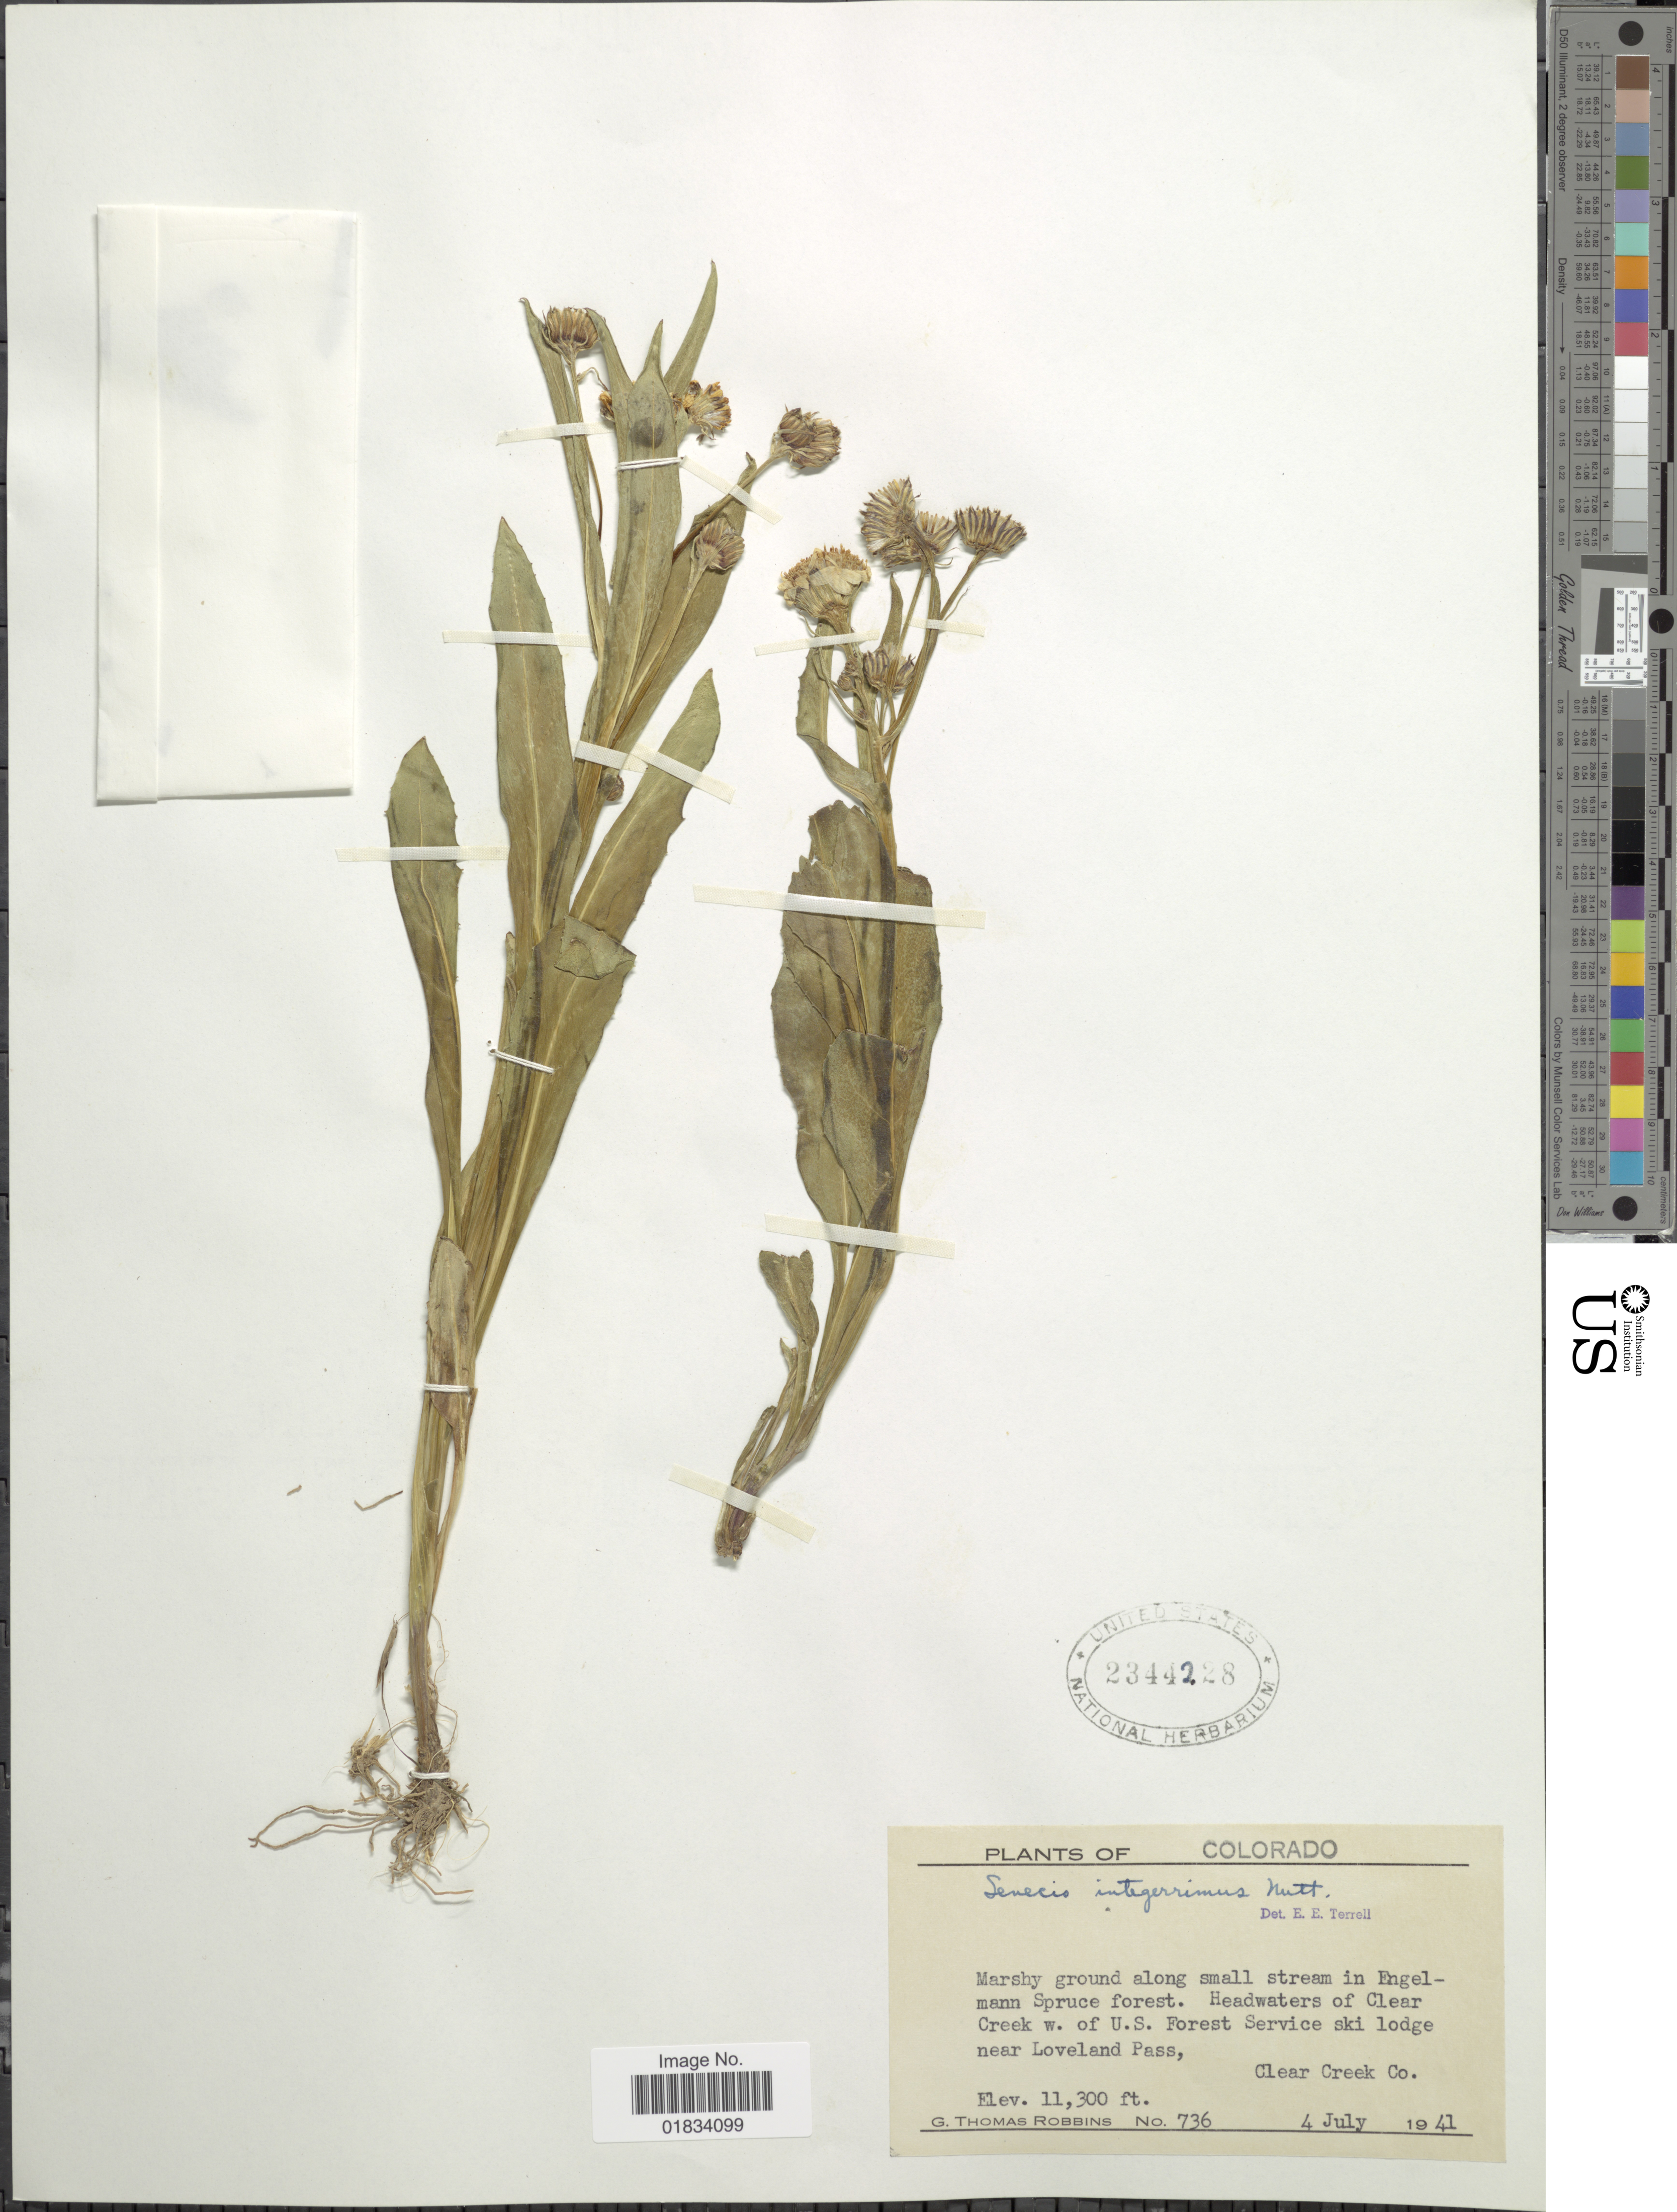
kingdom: Plantae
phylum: Tracheophyta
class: Magnoliopsida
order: Asterales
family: Asteraceae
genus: Senecio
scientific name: Senecio integerrimus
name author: Nutt.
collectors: G. T. Robbins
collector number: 736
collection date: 1941-07-04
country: United States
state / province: Colorado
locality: Marshy ground along small stream in Engelmann Spruce Forest. Headwaters of Clear Creek w. of U.S. Forest Service ski lodge near Loveland Pass, Clear Creek Co.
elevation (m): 3444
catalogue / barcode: US 2344228